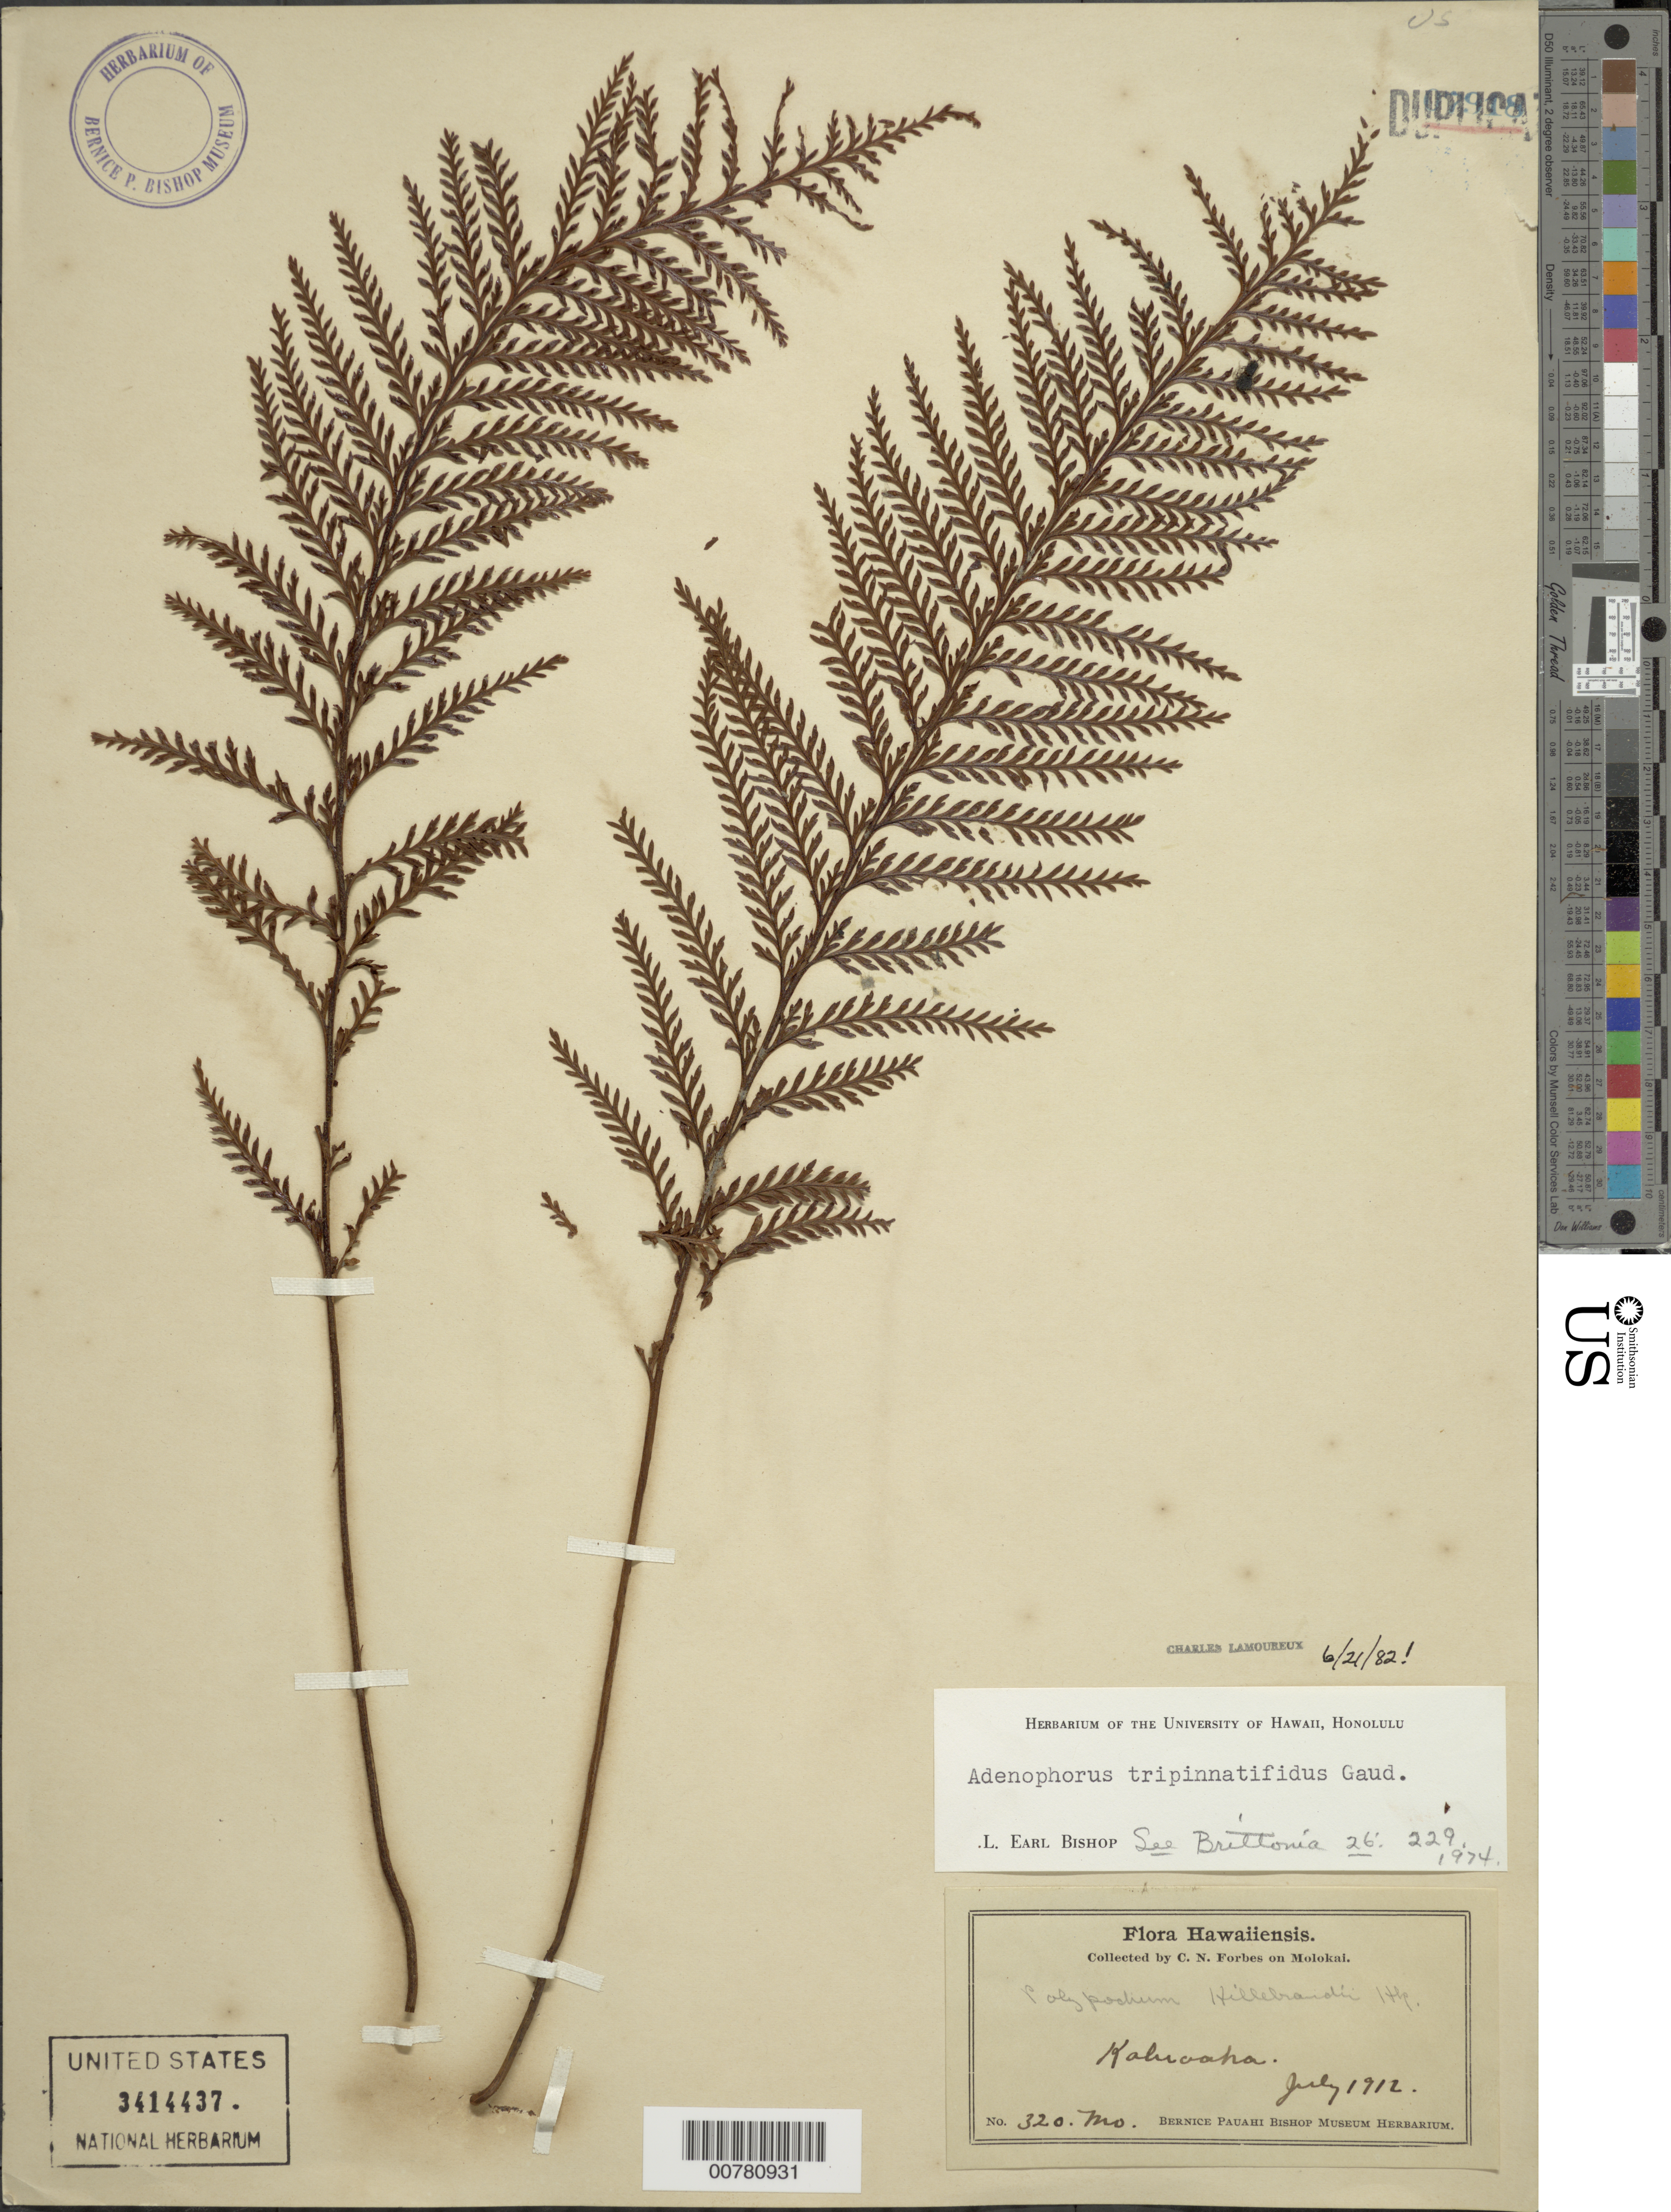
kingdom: Plantae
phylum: Tracheophyta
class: Polypodiopsida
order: Polypodiales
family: Polypodiaceae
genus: Adenophorus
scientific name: Adenophorus tripinnatifidus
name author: Gaudich.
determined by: Lamoureux, C. H.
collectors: C. N. Forbes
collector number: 320.Mo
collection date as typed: Jul 1912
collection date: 1912-07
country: United States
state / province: Hawaii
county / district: Maui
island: Moloka'i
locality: Kaluaaha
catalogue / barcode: US 3414437